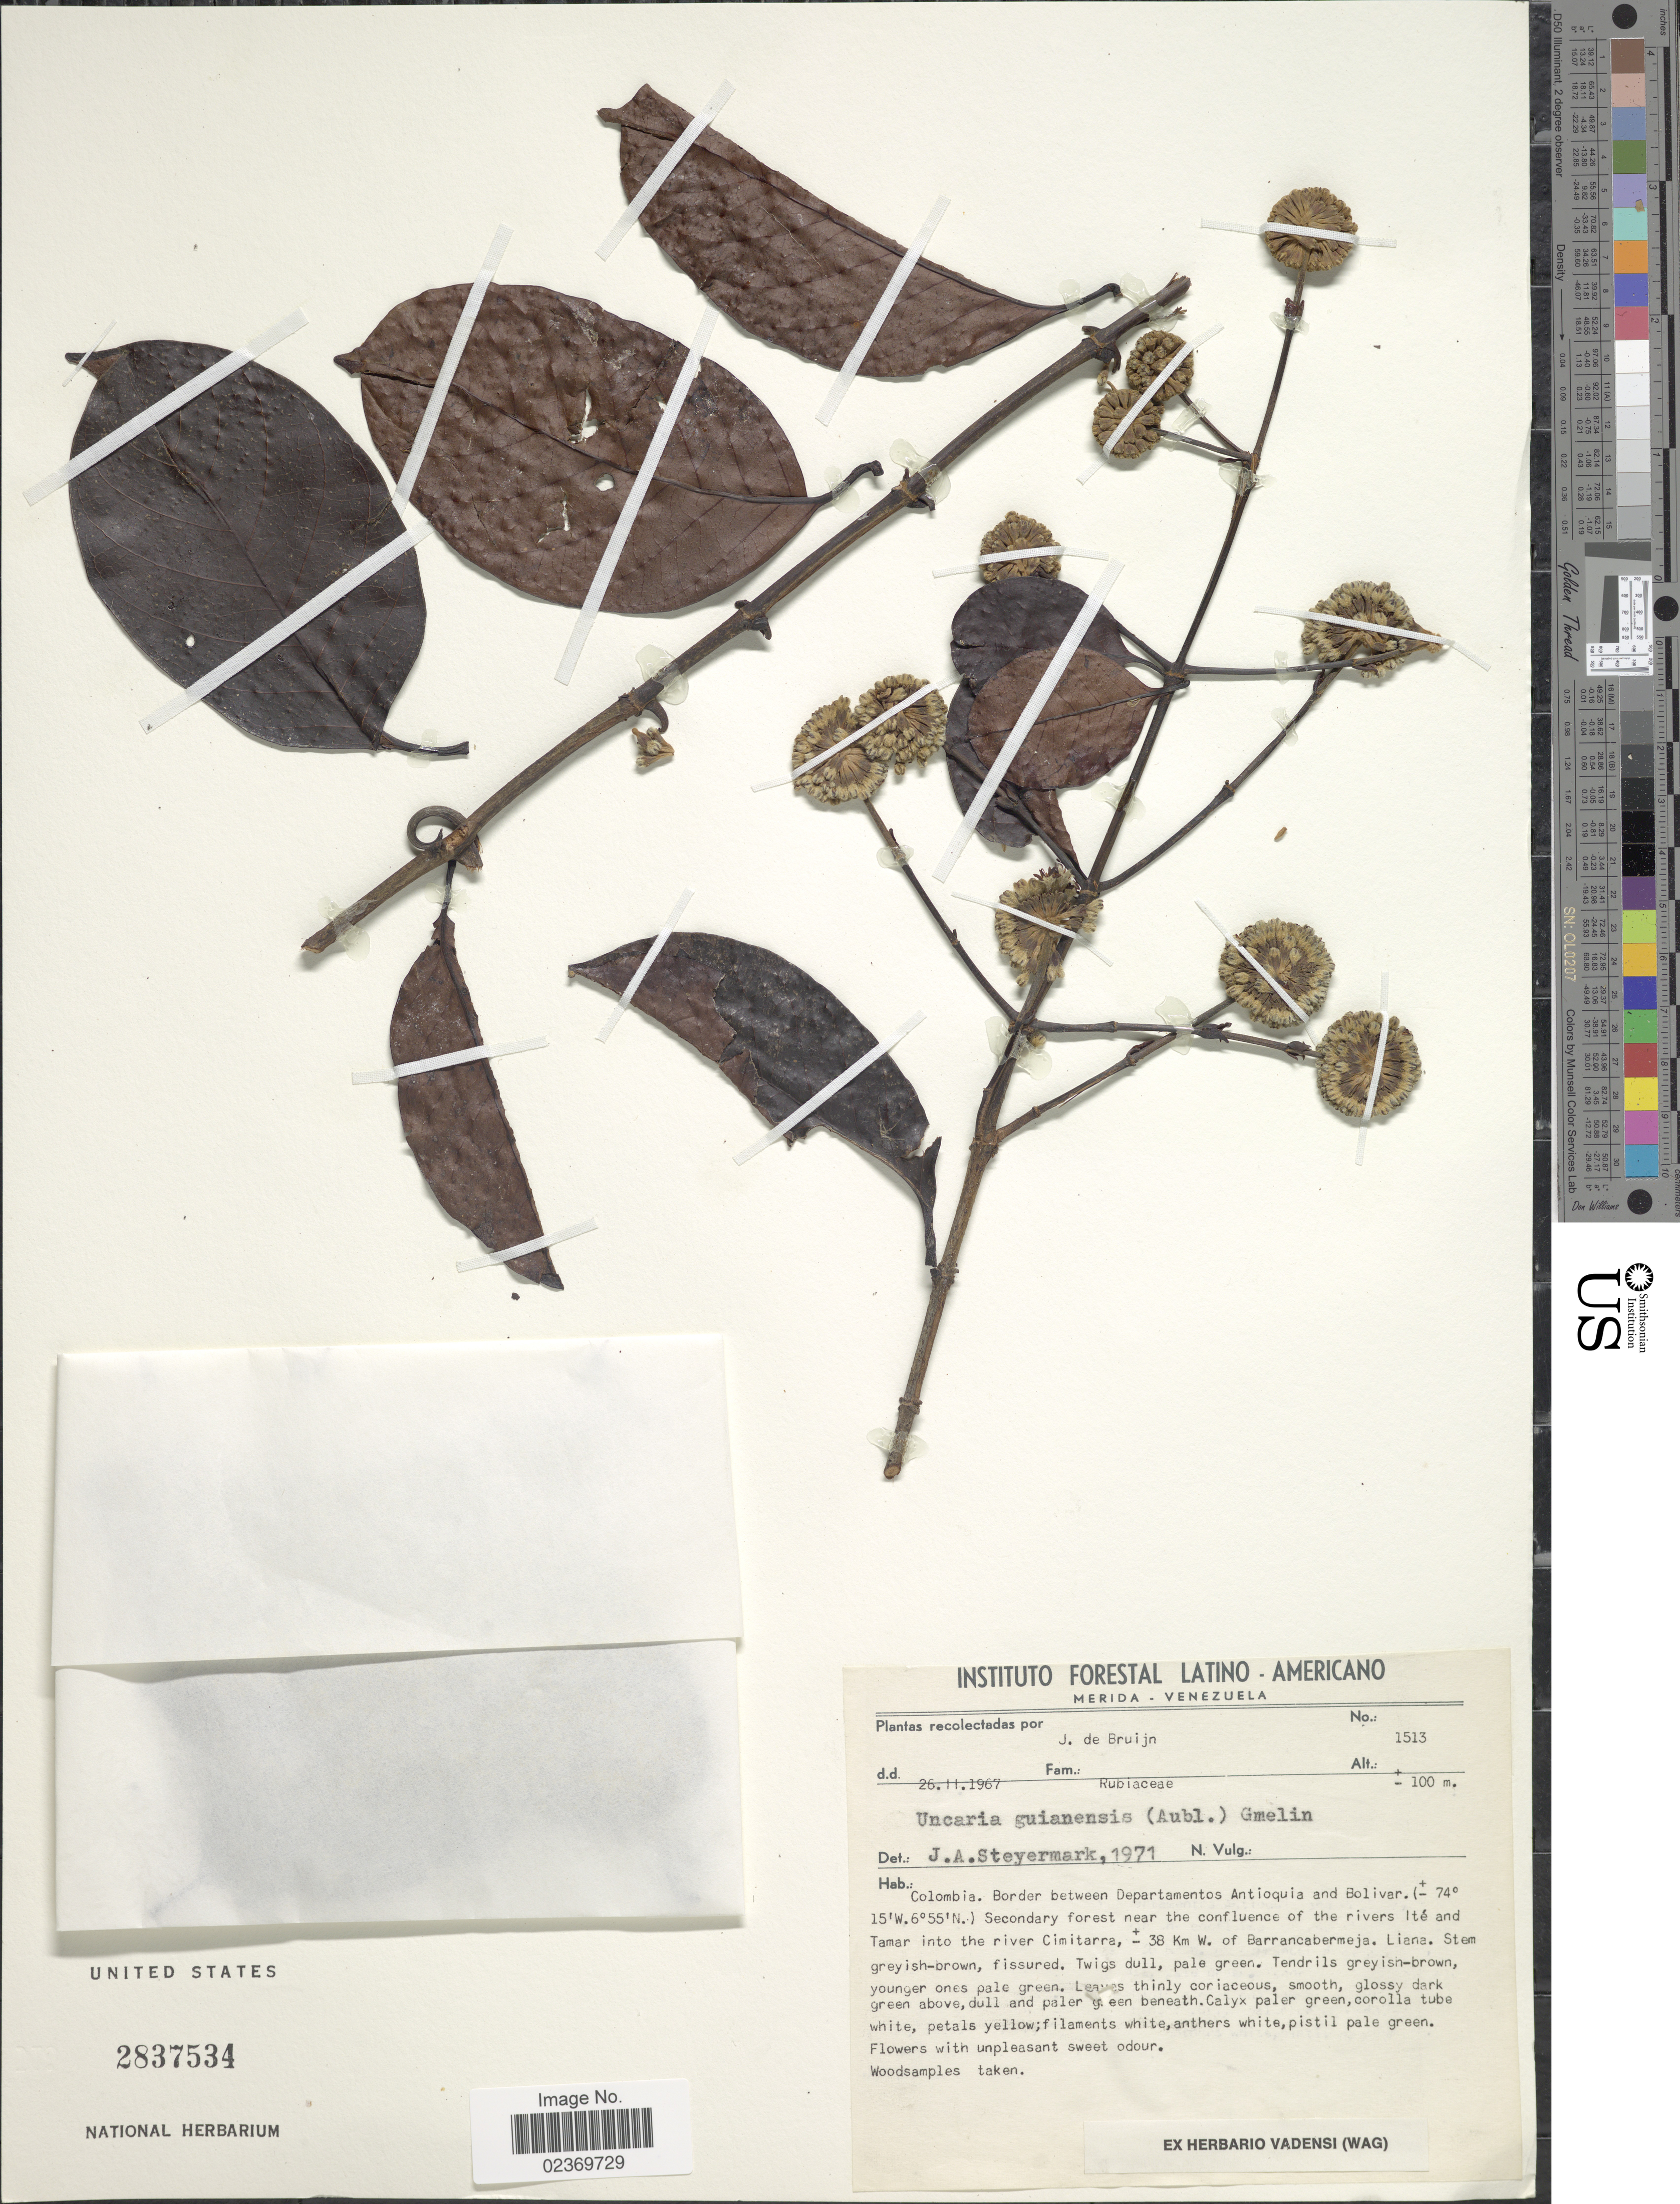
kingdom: Plantae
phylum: Tracheophyta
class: Magnoliopsida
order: Gentianales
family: Rubiaceae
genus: Uncaria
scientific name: Uncaria guianensis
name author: (Aubl.) J.F. Gmel.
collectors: J. Bruijn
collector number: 1513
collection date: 1967-11-26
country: Colombia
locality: Border between Departamentos Antioquia and Bolivar. Secondary forest near the confluence of the rivers Ite and Tamar into the river Cimitarra, ± 38 km W. of Barrancabermeja. Liana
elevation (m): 100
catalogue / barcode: US 2837534